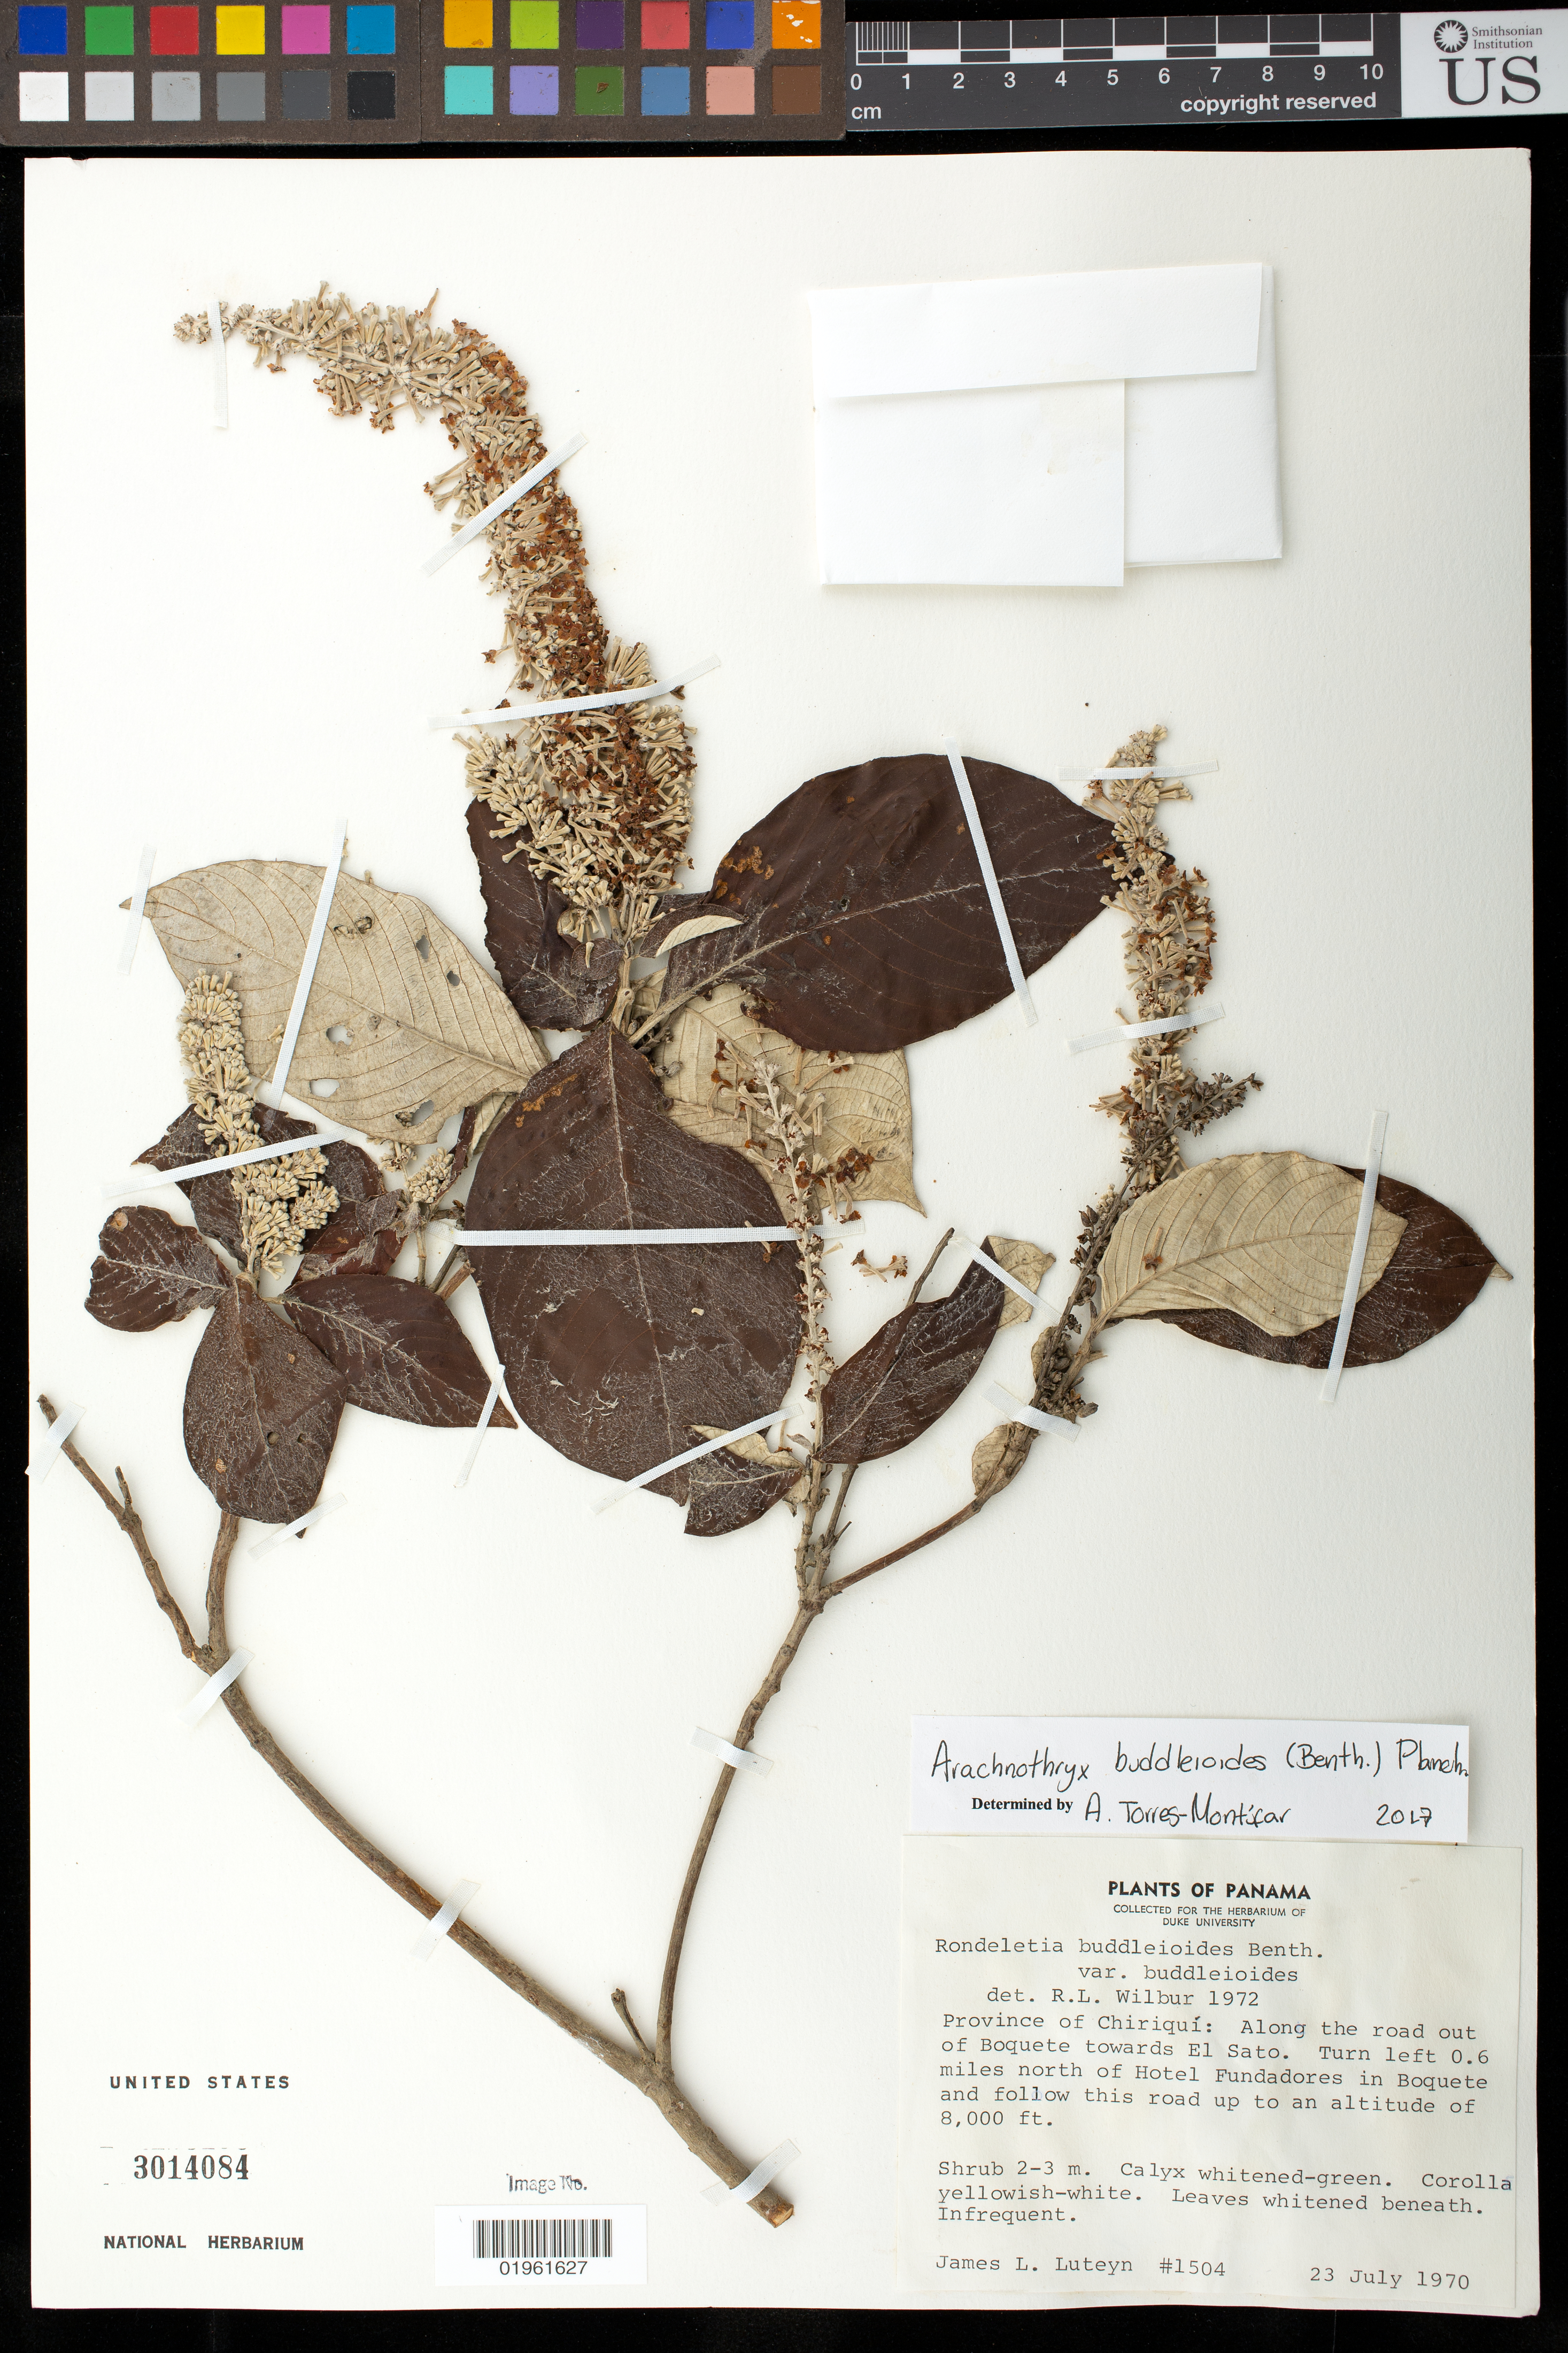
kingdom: Plantae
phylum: Tracheophyta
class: Magnoliopsida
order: Gentianales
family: Rubiaceae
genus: Arachnothryx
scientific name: Arachnothryx buddleioides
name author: (Benth.) Planch.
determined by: Montúfar, Alejandro Torres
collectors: J. L. Luteyn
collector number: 1504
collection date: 1970-07-23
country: Panama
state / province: Chiriqui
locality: Along the road out of Boquete towards El Sato. Turn left 0.6 miles north of Hotel Fundadores in Boquete and follow this road.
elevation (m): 2438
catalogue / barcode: US 3014084